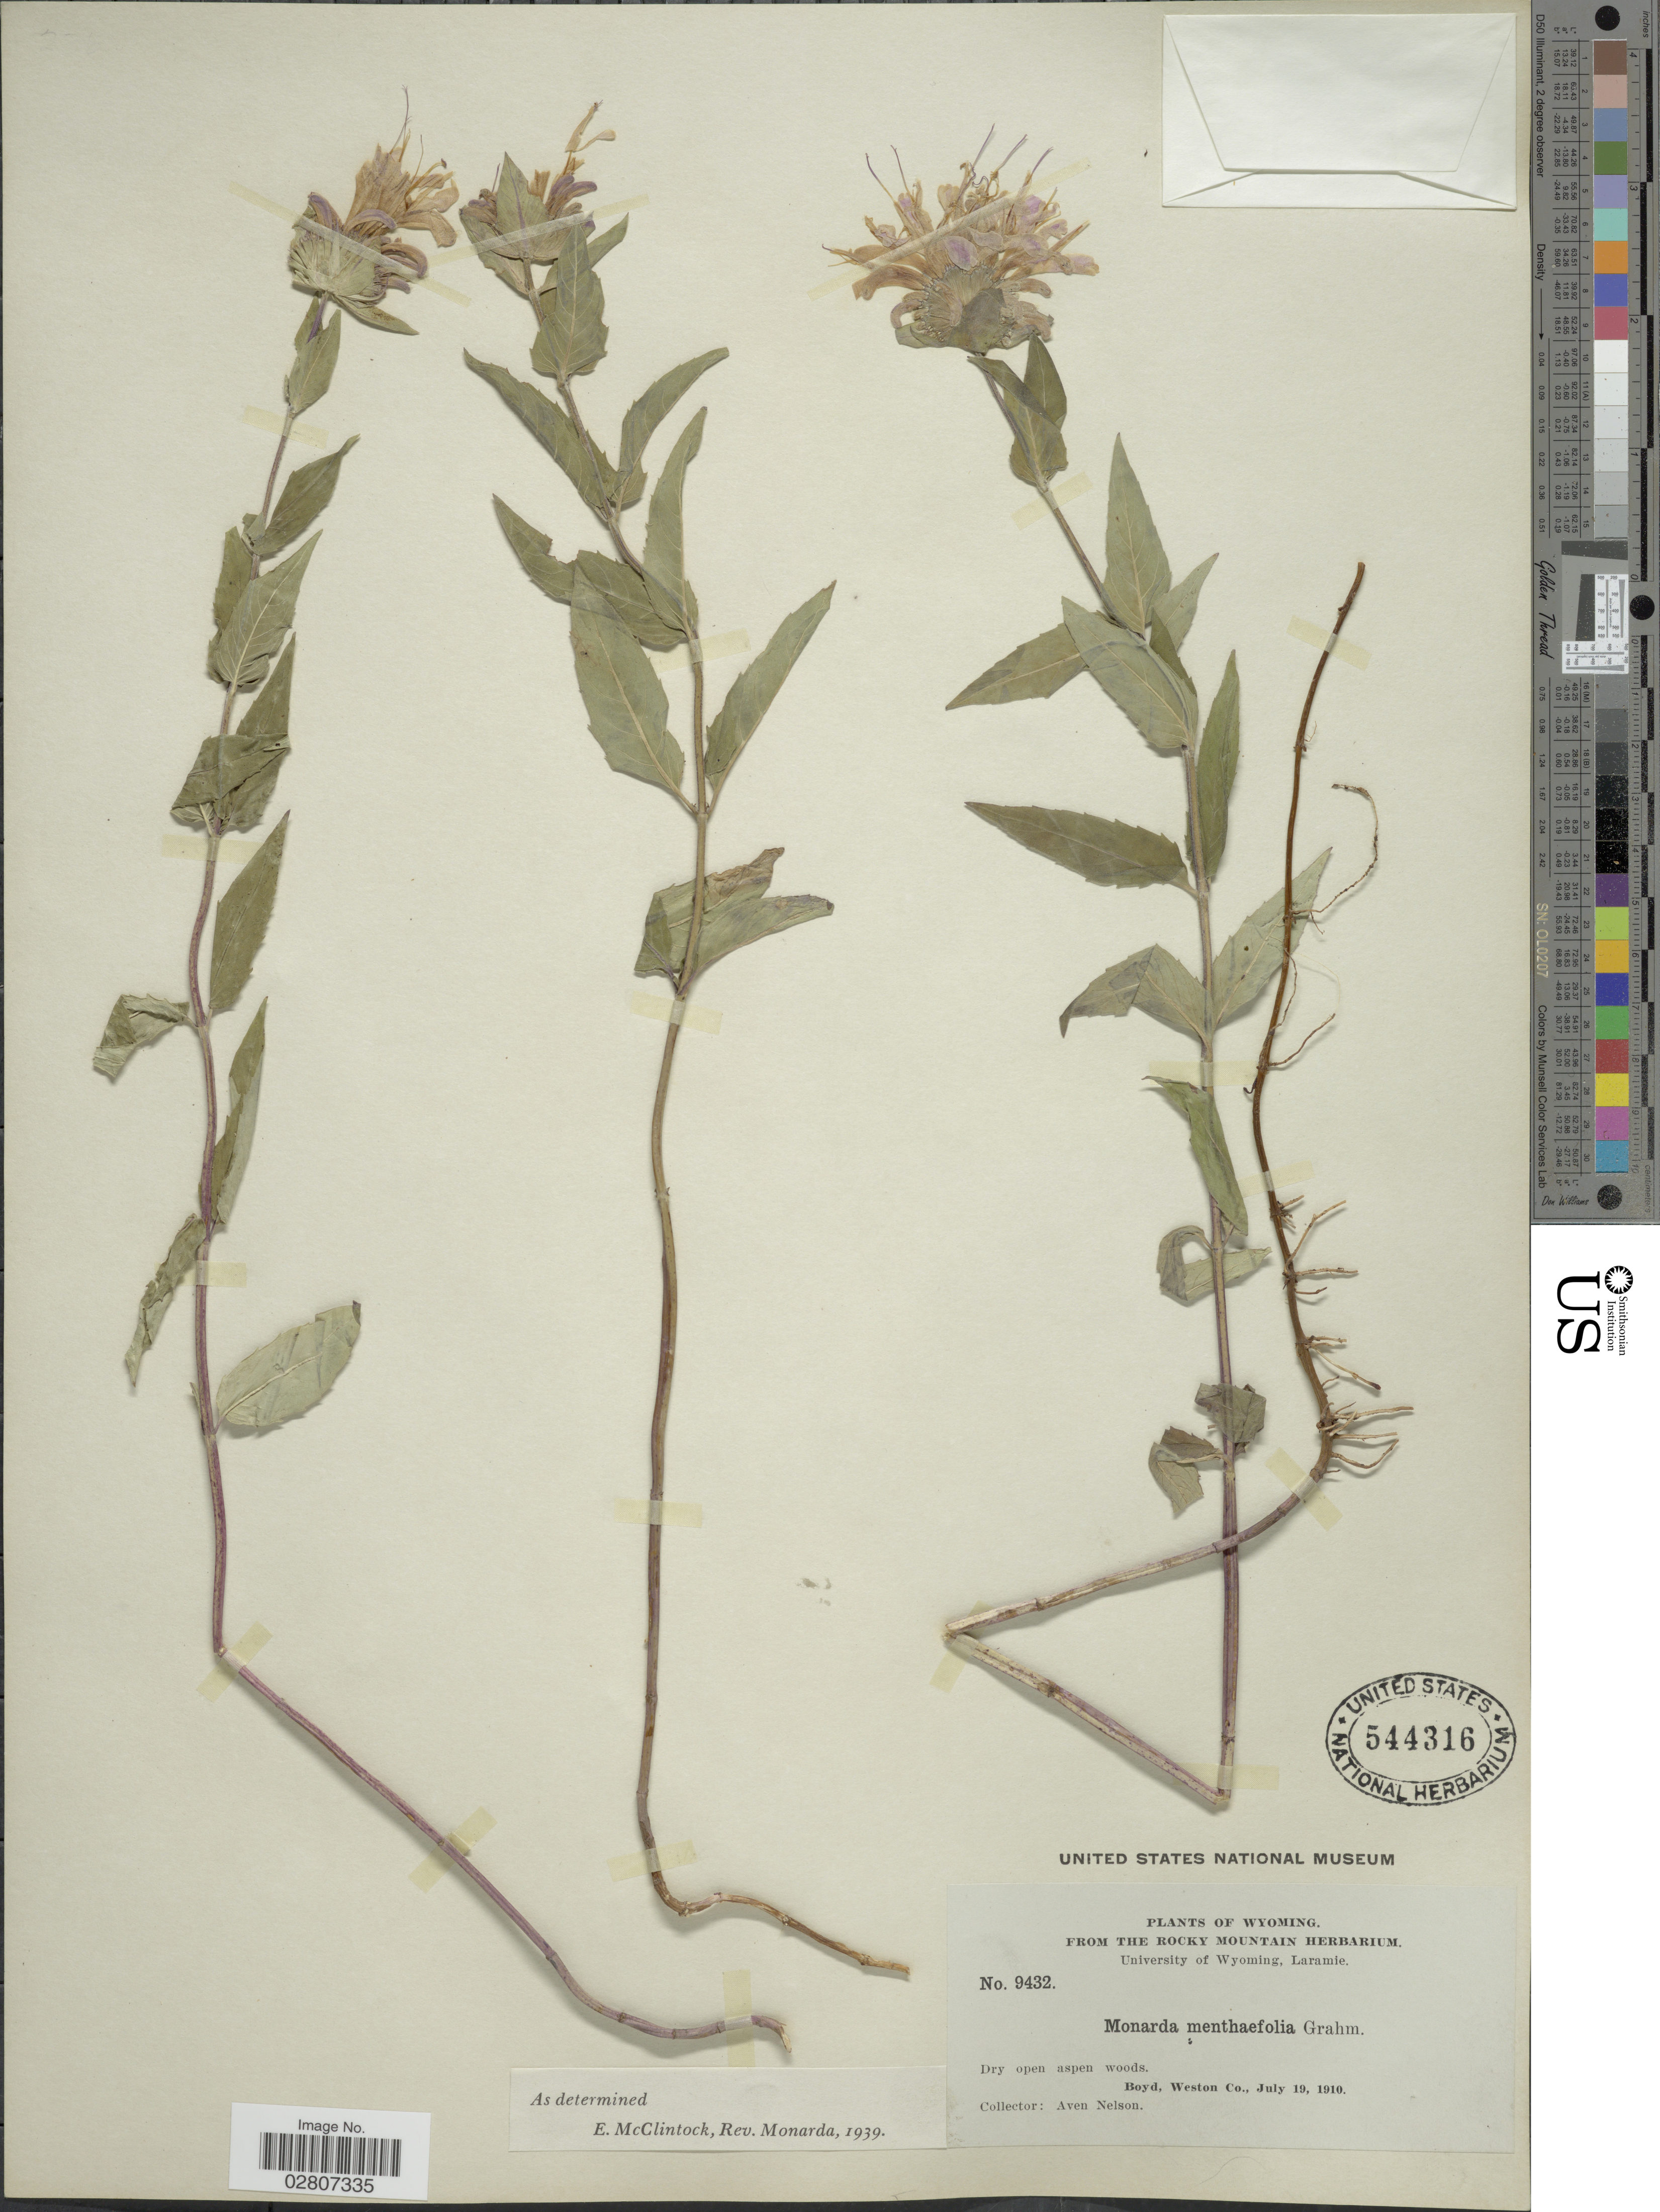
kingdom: Plantae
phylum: Tracheophyta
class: Magnoliopsida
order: Lamiales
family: Lamiaceae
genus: Monarda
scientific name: Monarda fistulosa var. menthifolia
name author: (Graham) Fernald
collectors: A. Nelson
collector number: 9432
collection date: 1910-07-19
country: United States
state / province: Wyoming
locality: Dry open aspen woods. Boyd, Weston Co.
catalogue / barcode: US 544316